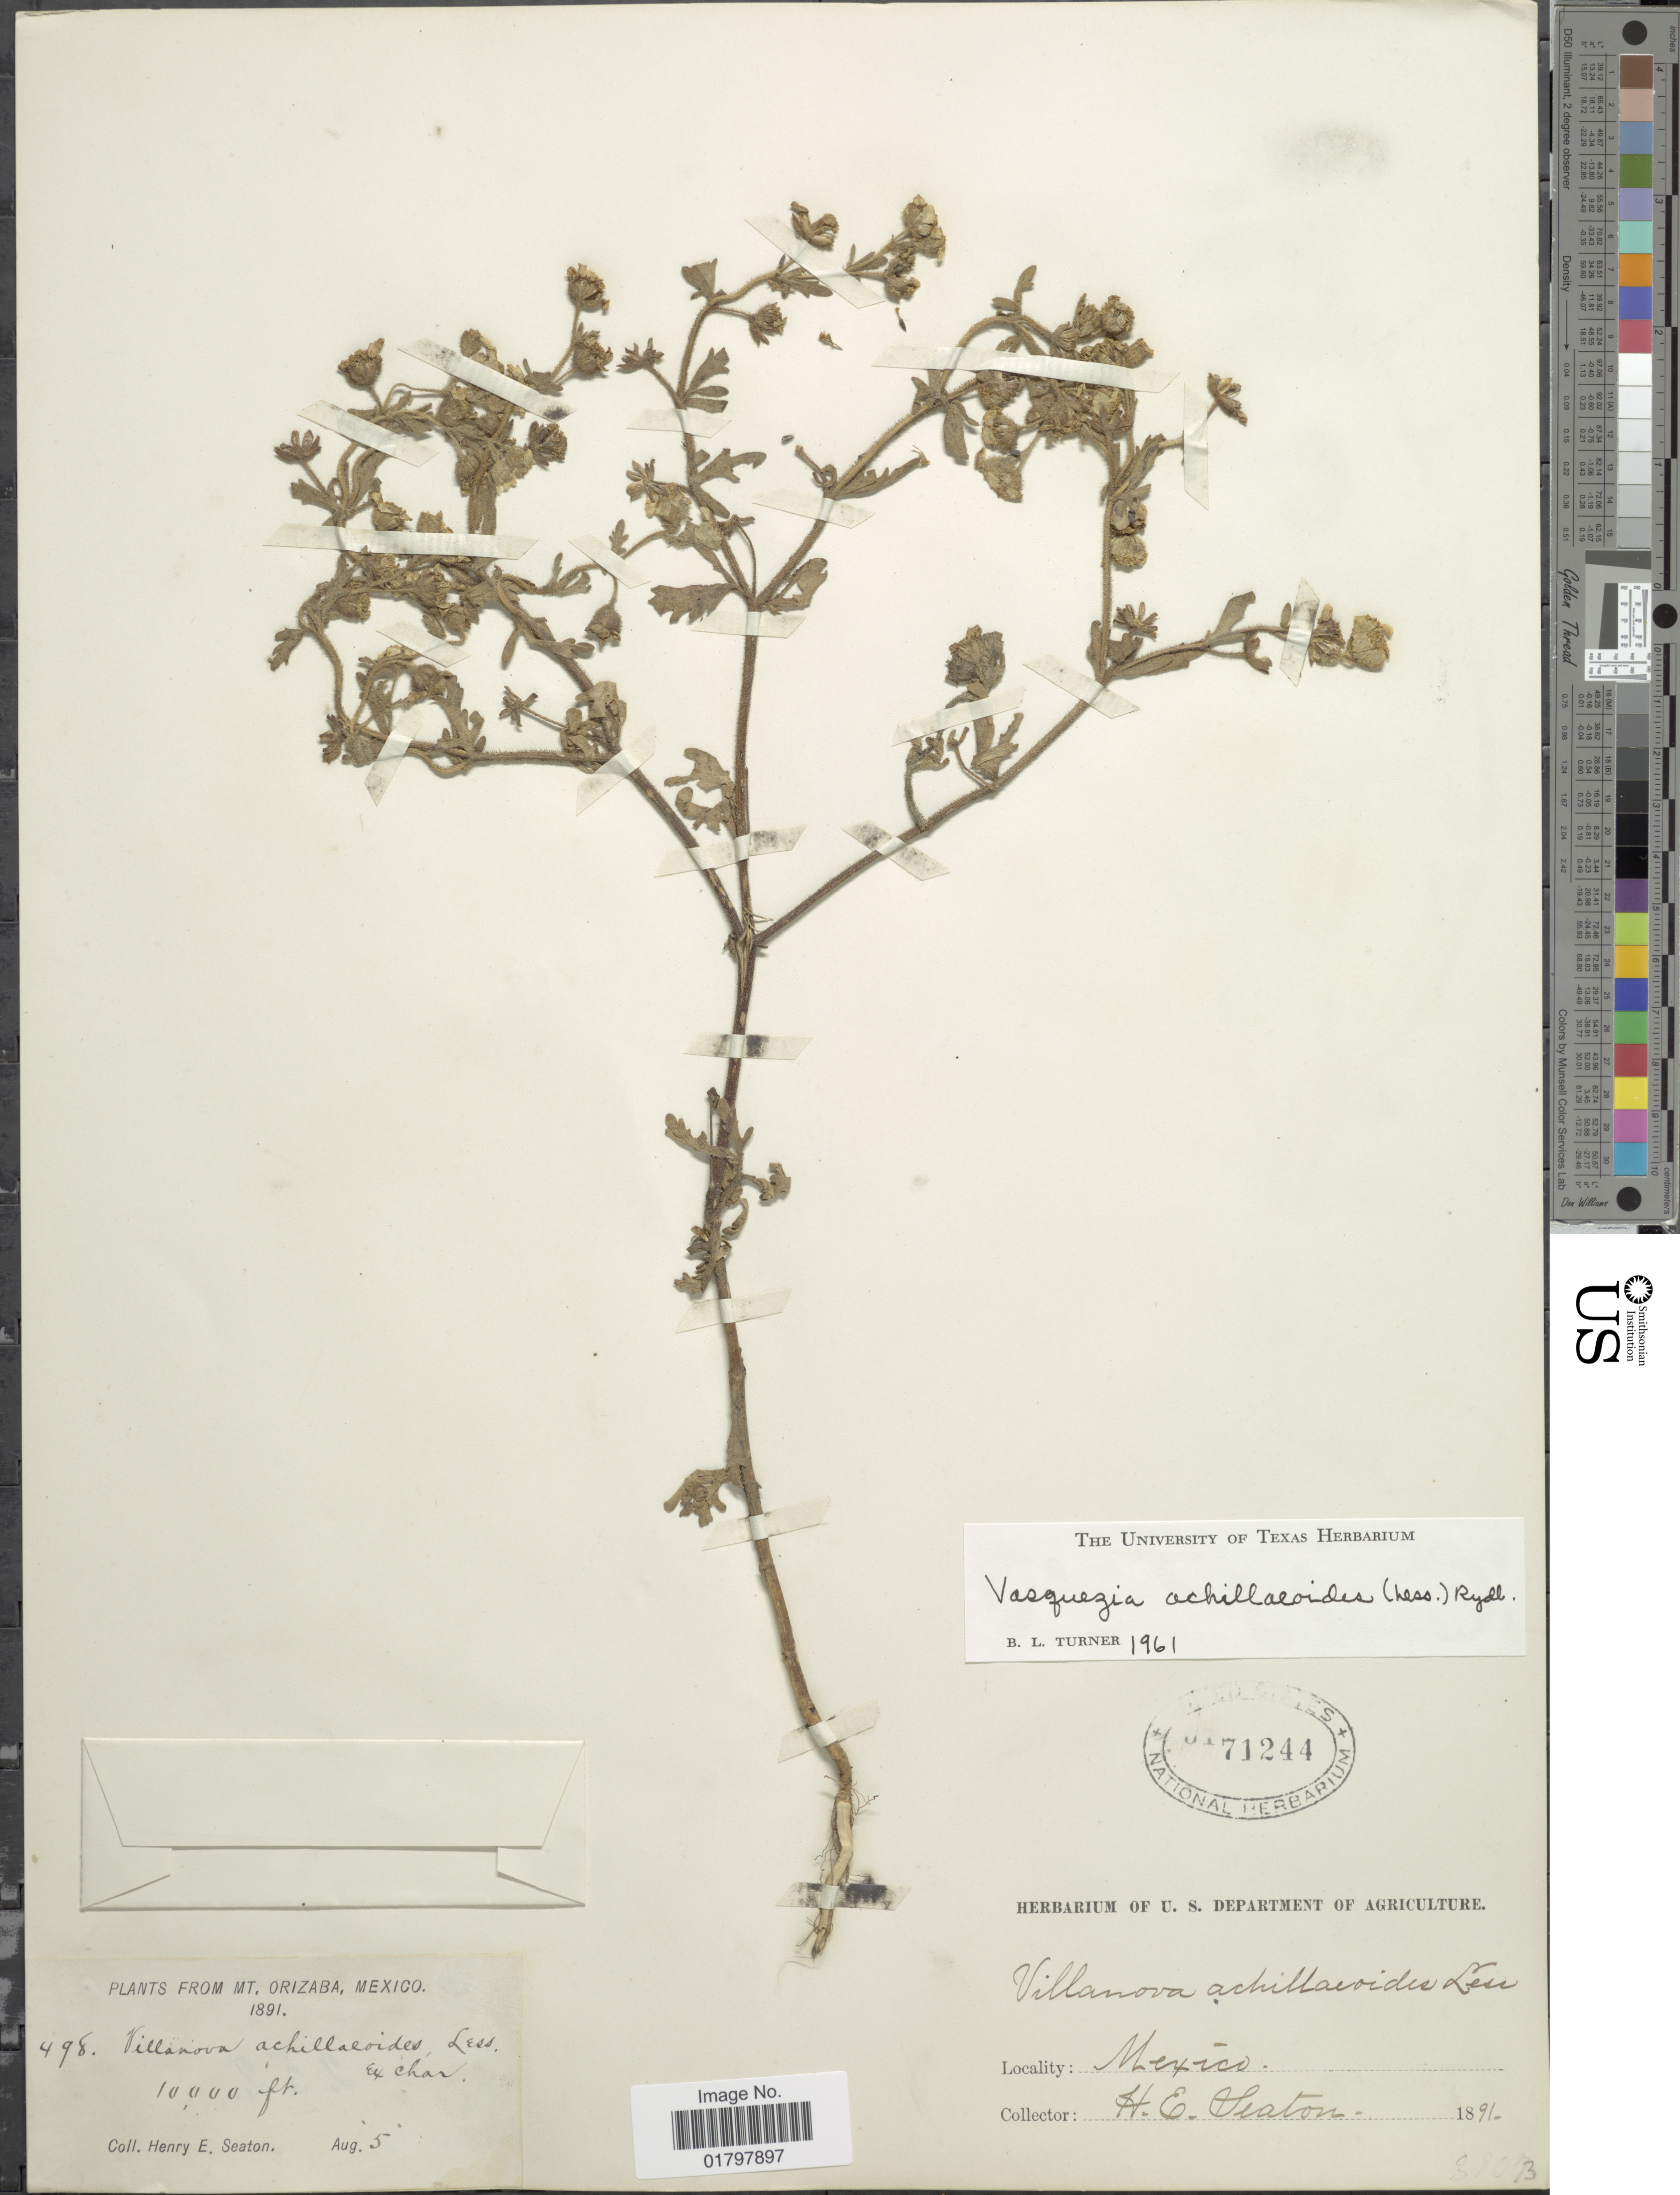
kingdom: Plantae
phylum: Tracheophyta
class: Magnoliopsida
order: Asterales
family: Asteraceae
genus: Vasquesia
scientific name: Vasquesia achillaeoides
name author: Less.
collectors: H. E. Seaton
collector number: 498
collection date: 1891-08-05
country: Mexico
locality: Mt. Orizaba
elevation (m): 3048